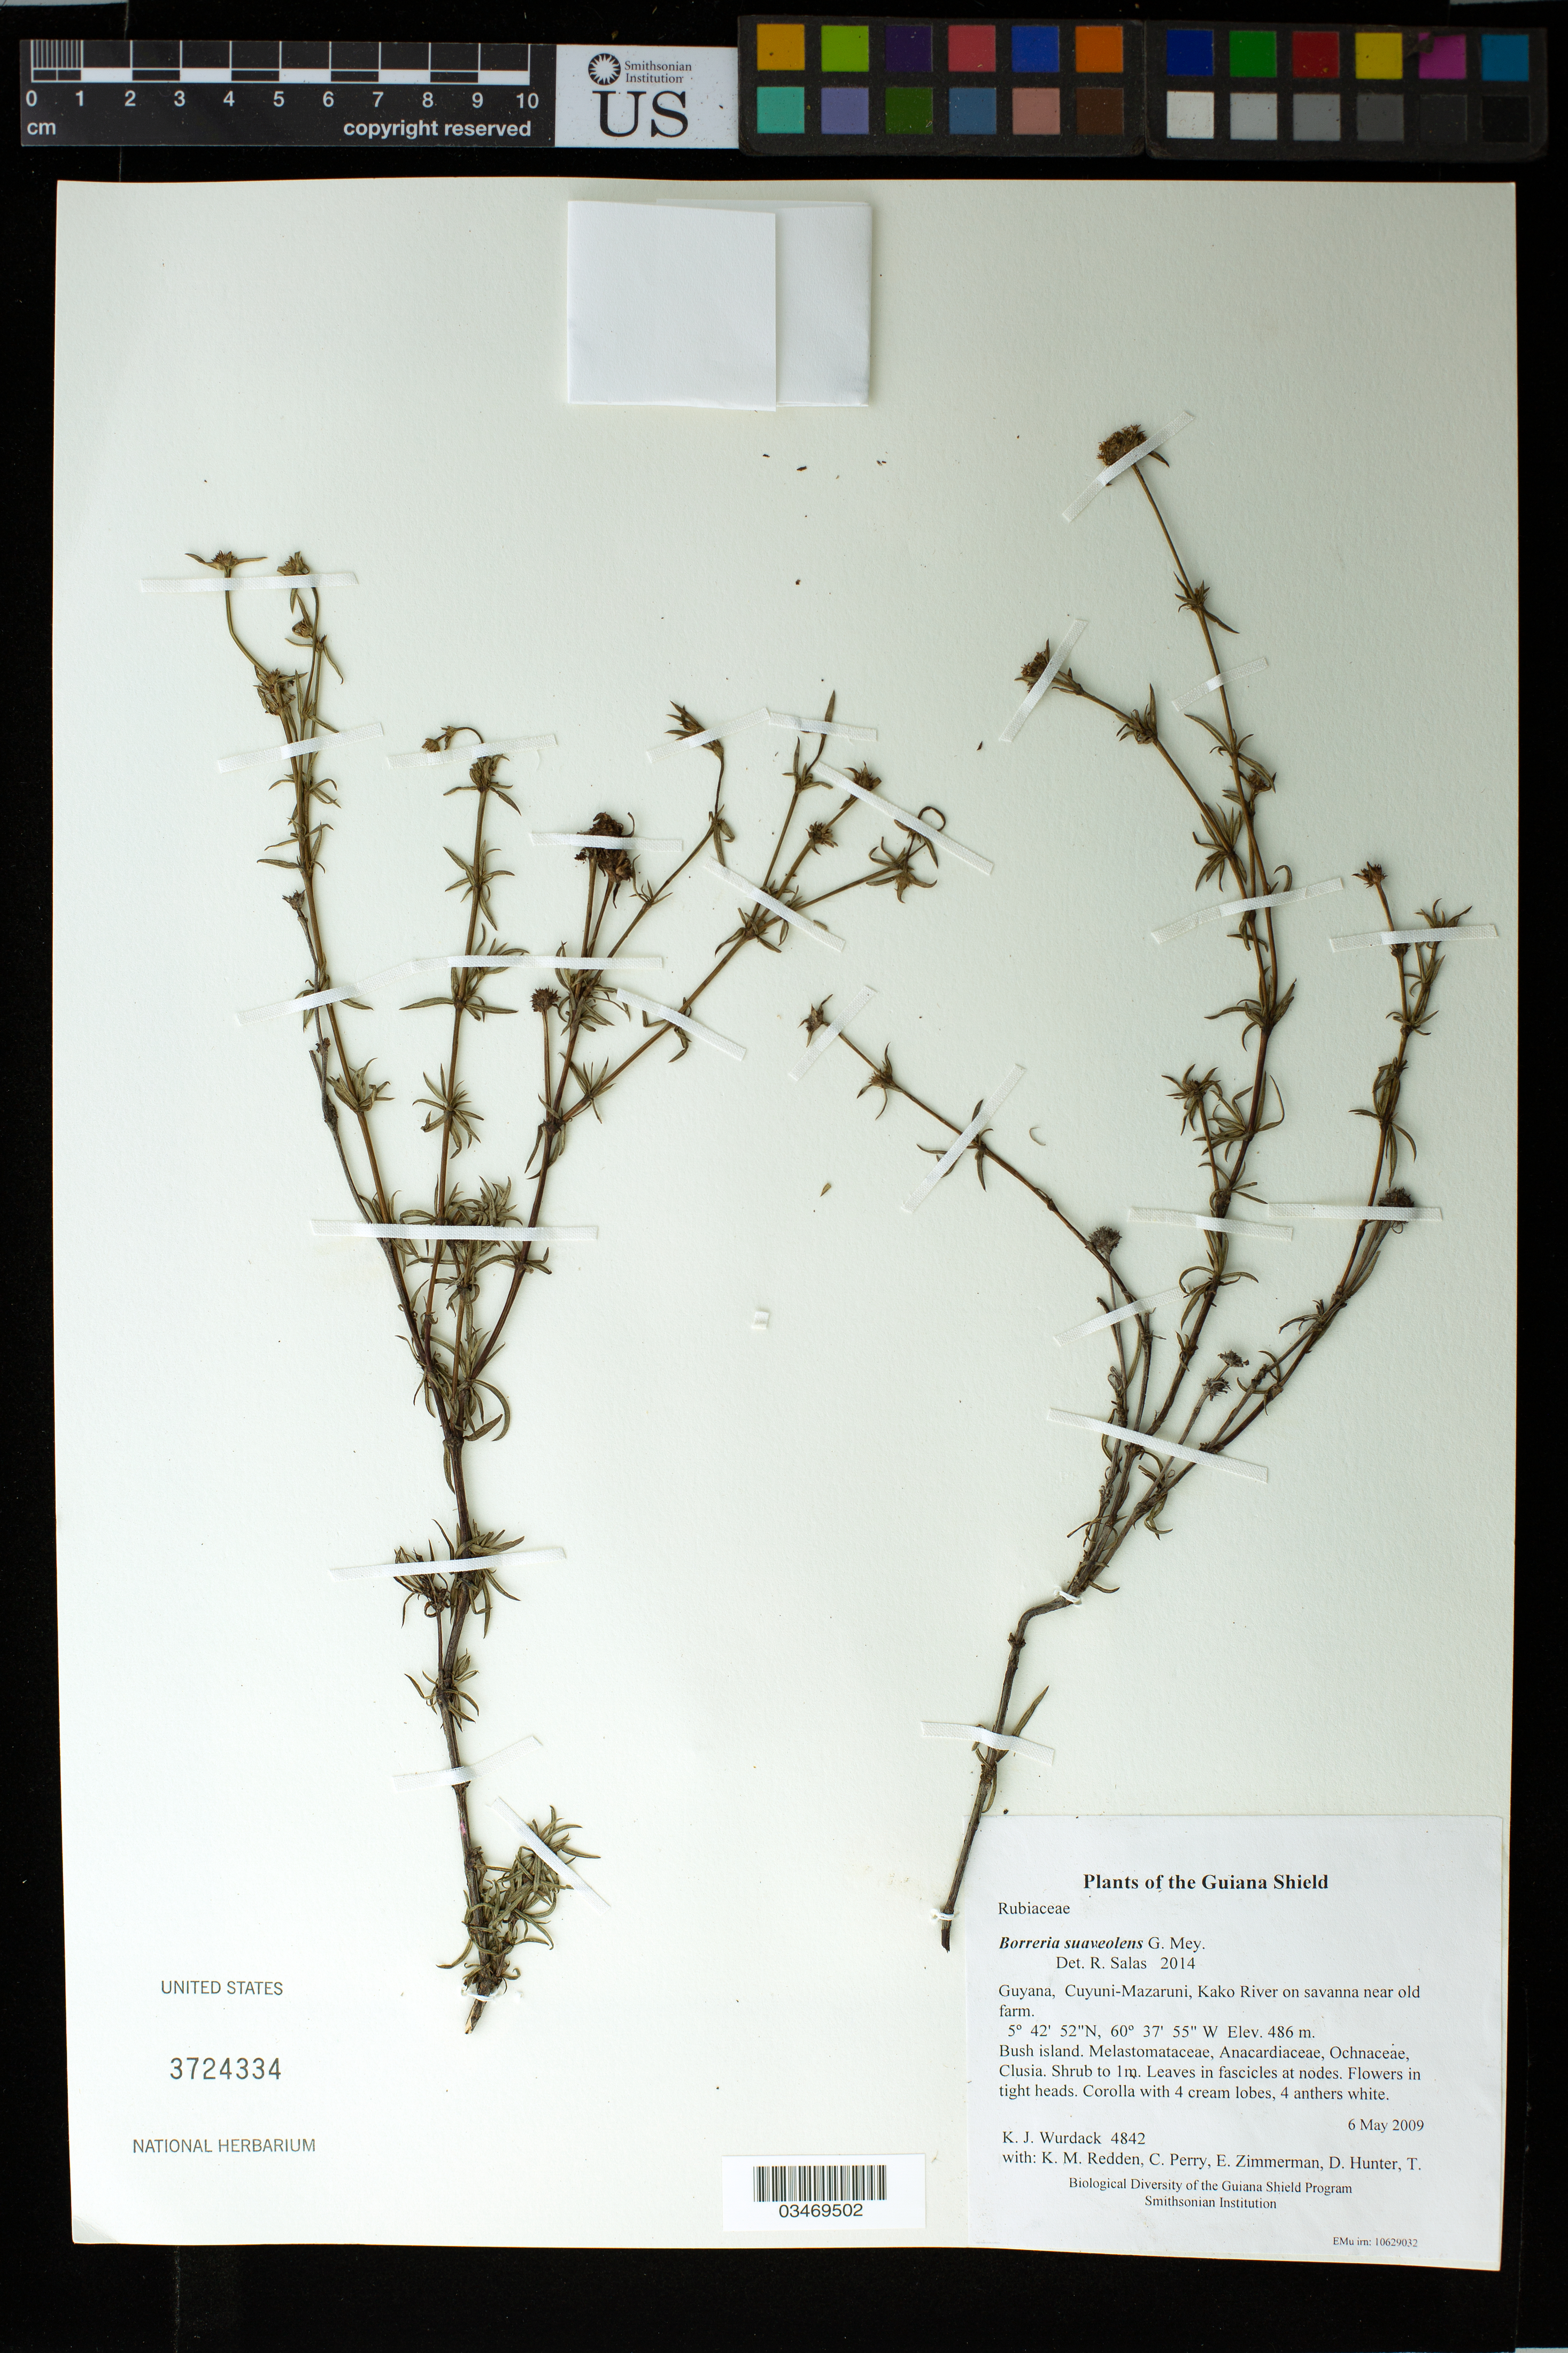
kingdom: Plantae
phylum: Tracheophyta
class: Magnoliopsida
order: Gentianales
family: Rubiaceae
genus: Borreria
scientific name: Borreria suaveolens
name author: G. Mey.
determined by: Salas, R.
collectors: K. Wurdack, K. M. Redden, C. Perry, E. Zimmerman, D. Hunter, T. Hunter & V. Roland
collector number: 4842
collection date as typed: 6 May 2009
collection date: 2009-05-06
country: Guyana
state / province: Cuyuni-Mazaruni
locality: Kako River on savanna near old farm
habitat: Bush island. Melastomataceae, Anacardiaceae, Ochnaceae, Clusia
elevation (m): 486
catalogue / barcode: US 3724334